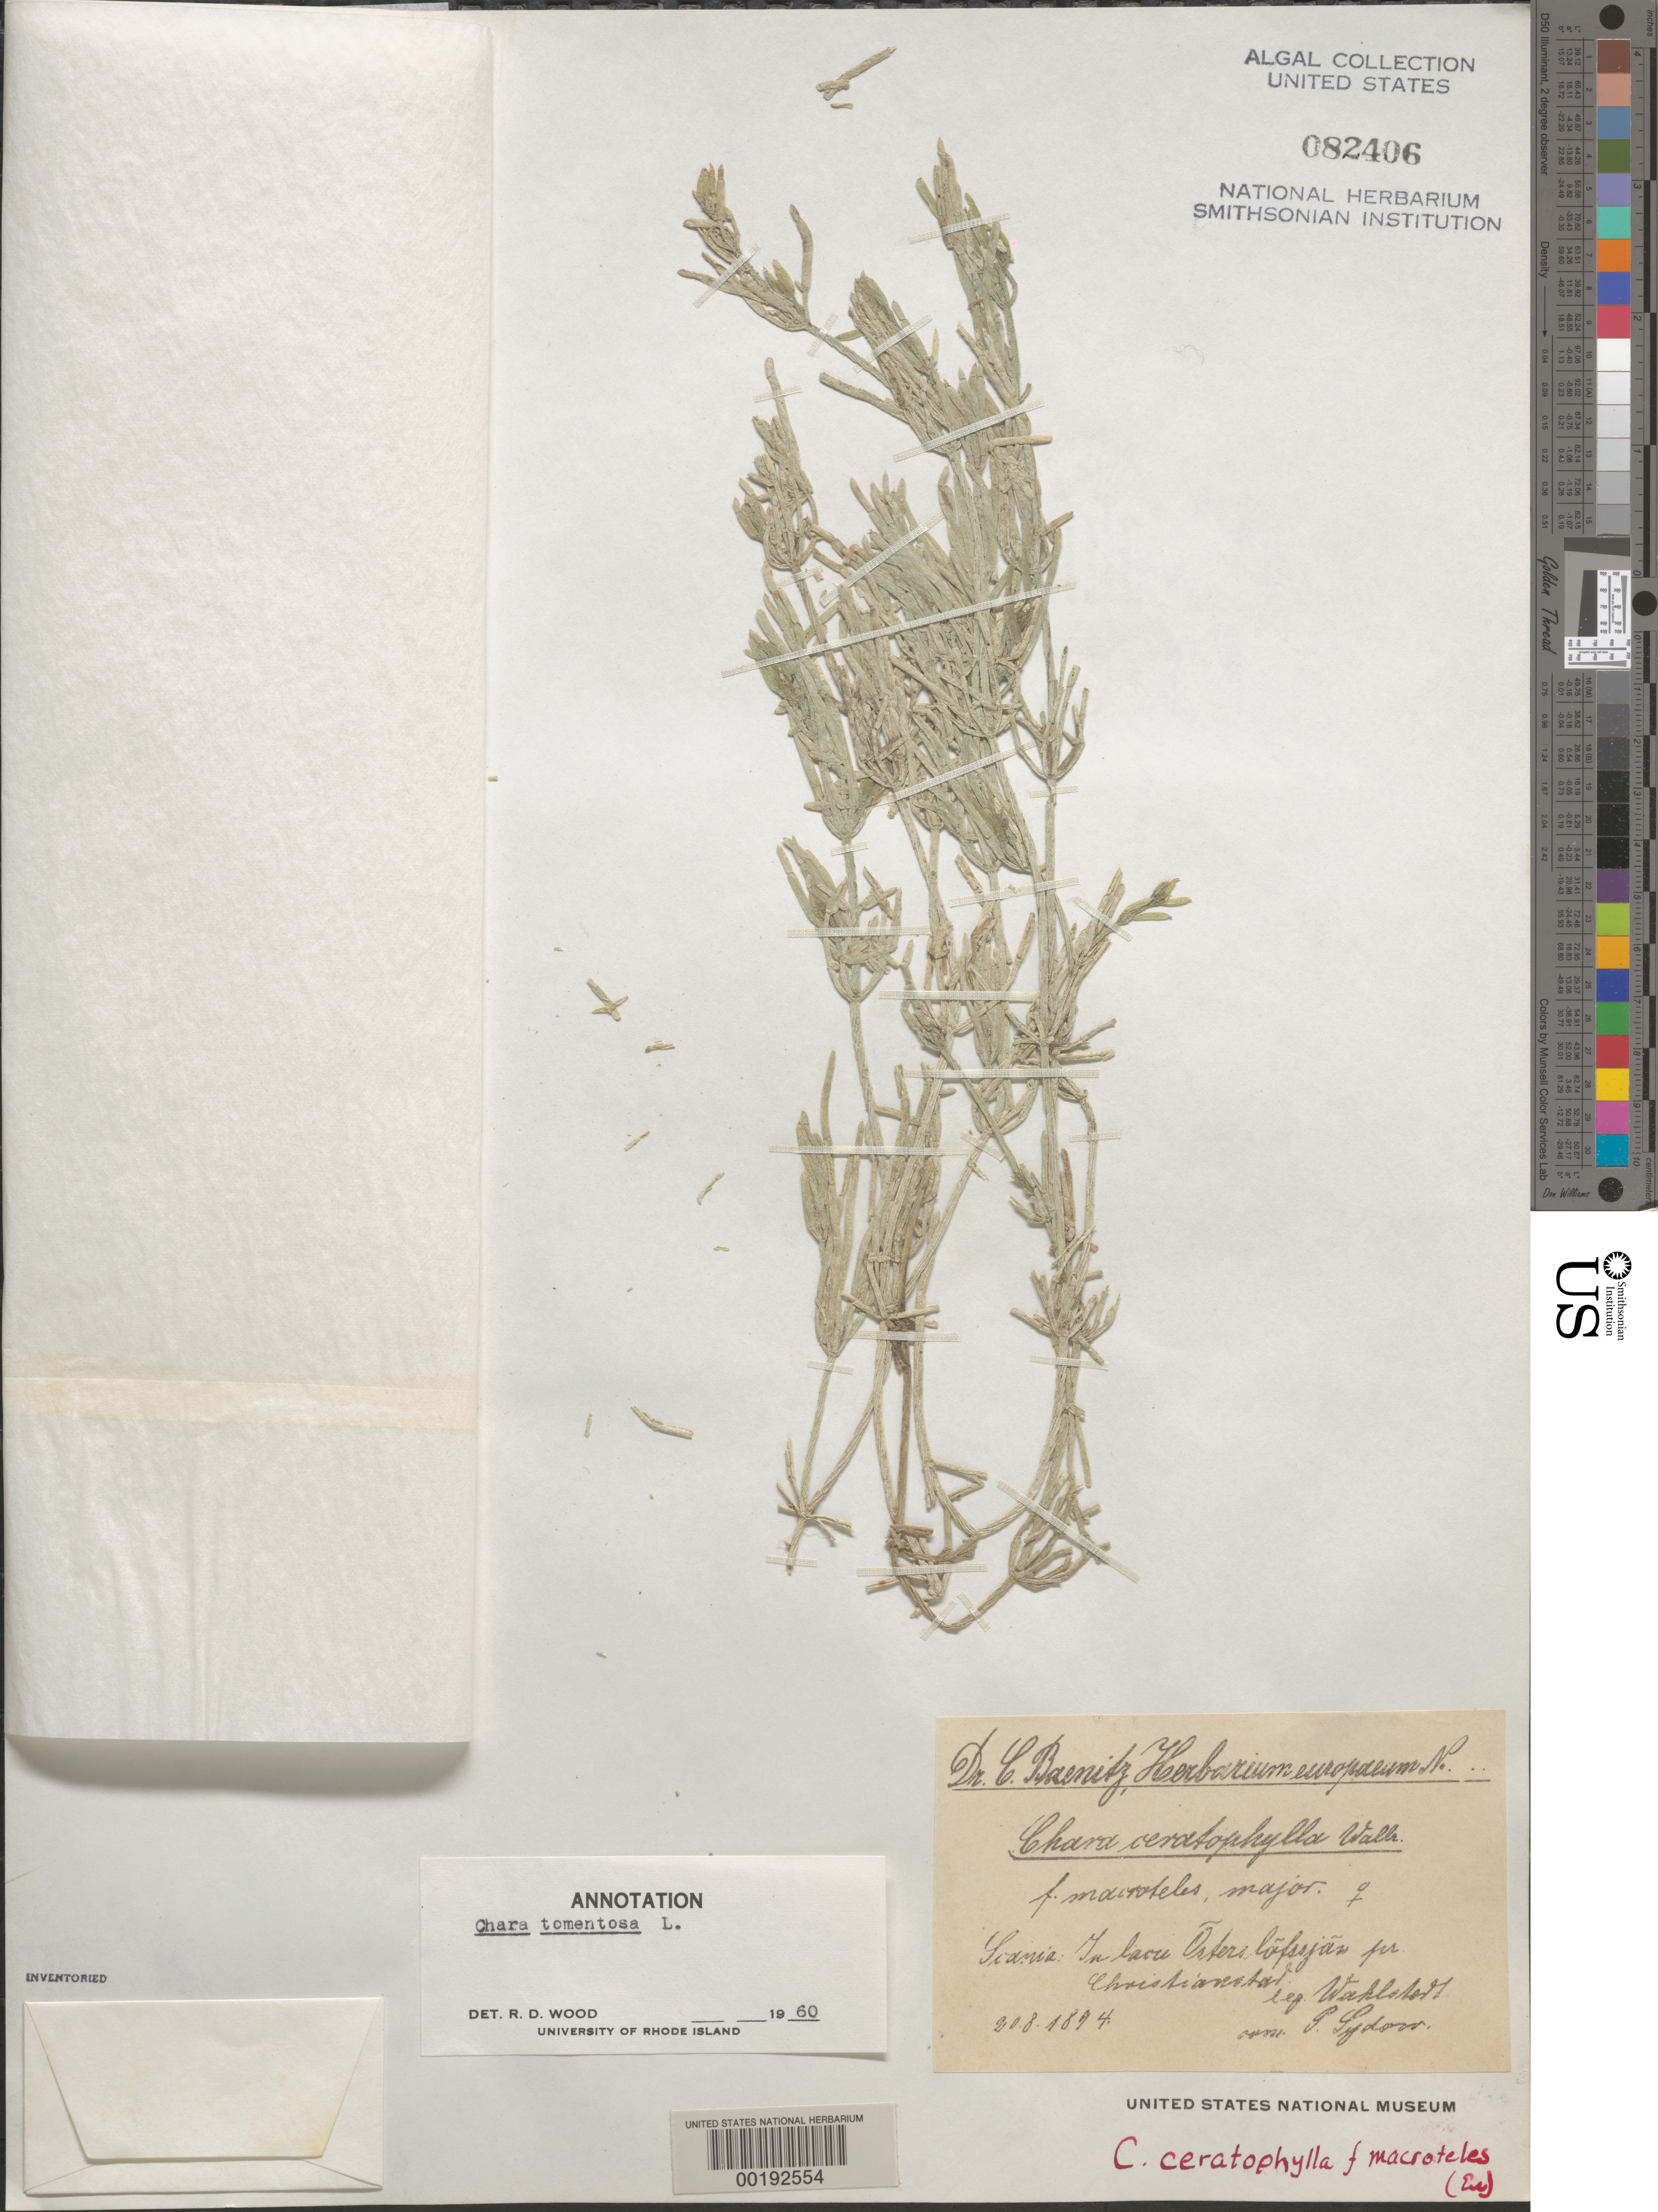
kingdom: Plantae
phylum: Charophyta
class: Charophyceae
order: Charales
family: Characeae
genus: Chara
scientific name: Chara tomentosa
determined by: Wood, R. D.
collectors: L. J. Wahlstedt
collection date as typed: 20 Aug 1894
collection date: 1894-08-20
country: Sweden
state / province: Skåne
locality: Lake osterslovssjon, near kristianstad (christianstad), skane (scania)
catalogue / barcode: US 82406